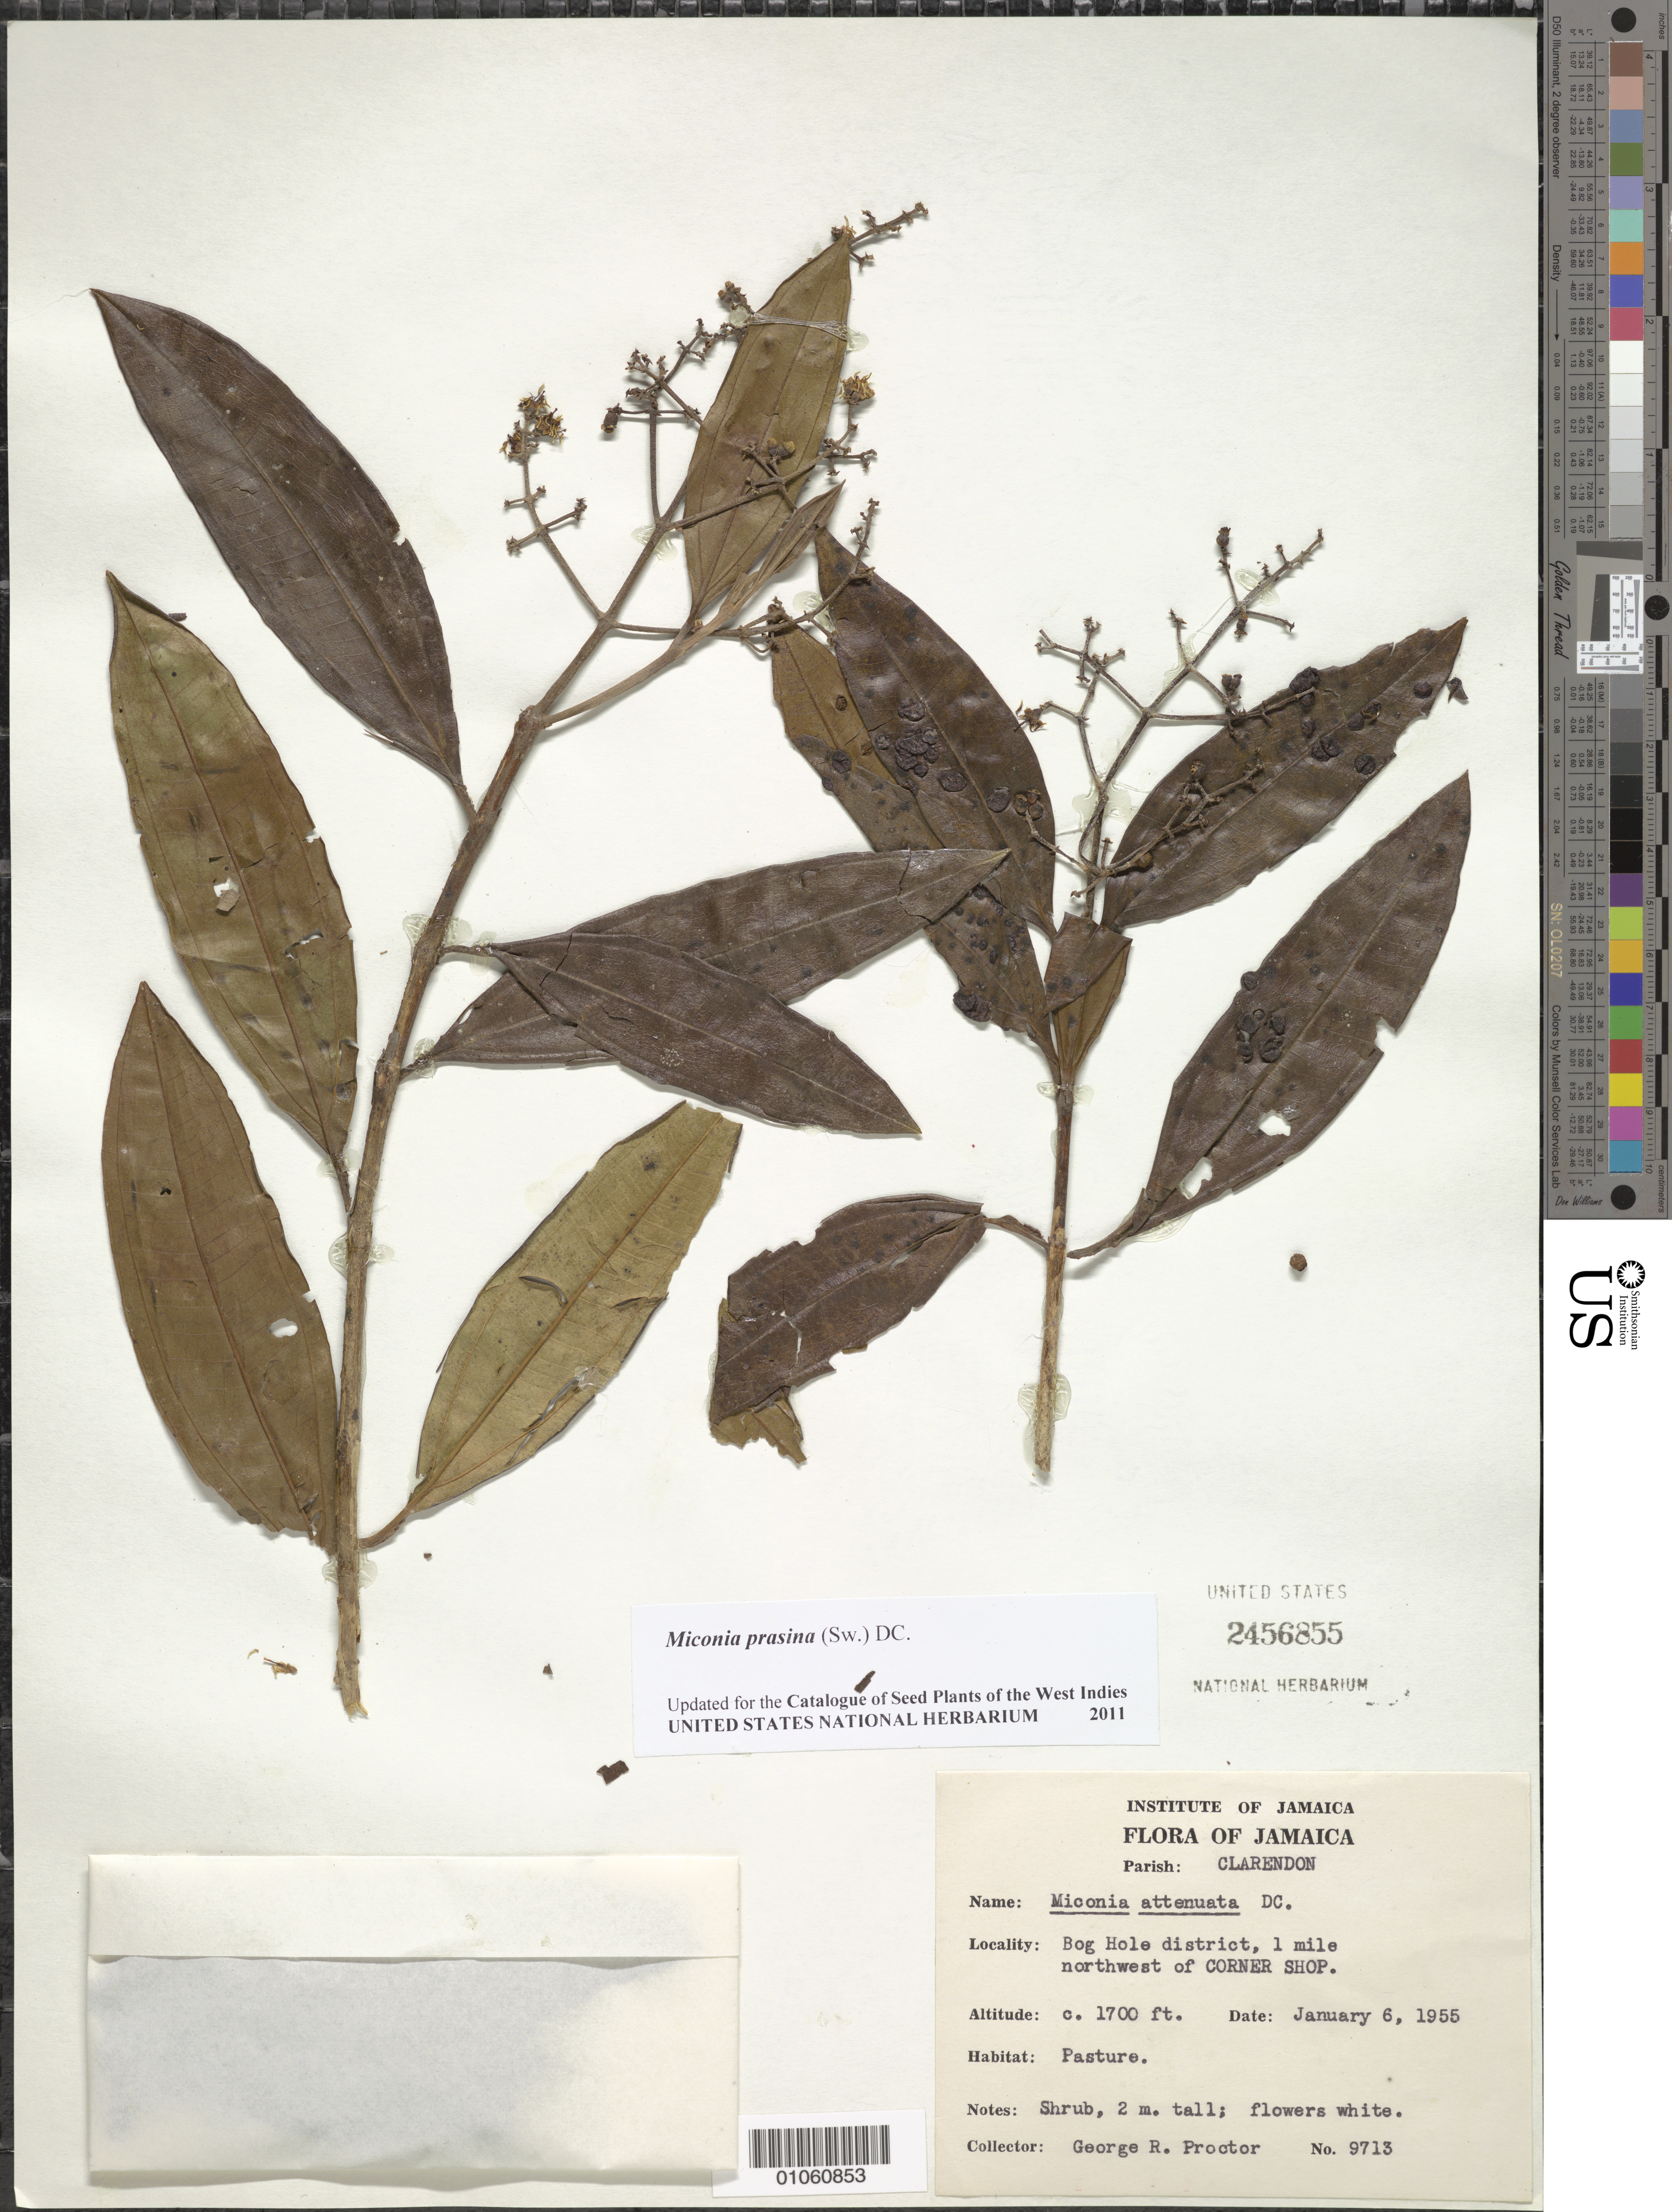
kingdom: Plantae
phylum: Tracheophyta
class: Magnoliopsida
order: Myrtales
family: Melastomataceae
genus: Miconia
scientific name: Miconia prasina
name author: (Sw.) DC.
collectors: G. R. Proctor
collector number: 9713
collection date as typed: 06 Jan 1955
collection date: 1955-01-06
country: Jamaica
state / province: Clarendon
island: Jamaica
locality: Bog Hole District, 1 mile NW of Corner Shop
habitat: Pasture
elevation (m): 518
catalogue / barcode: US 2456855